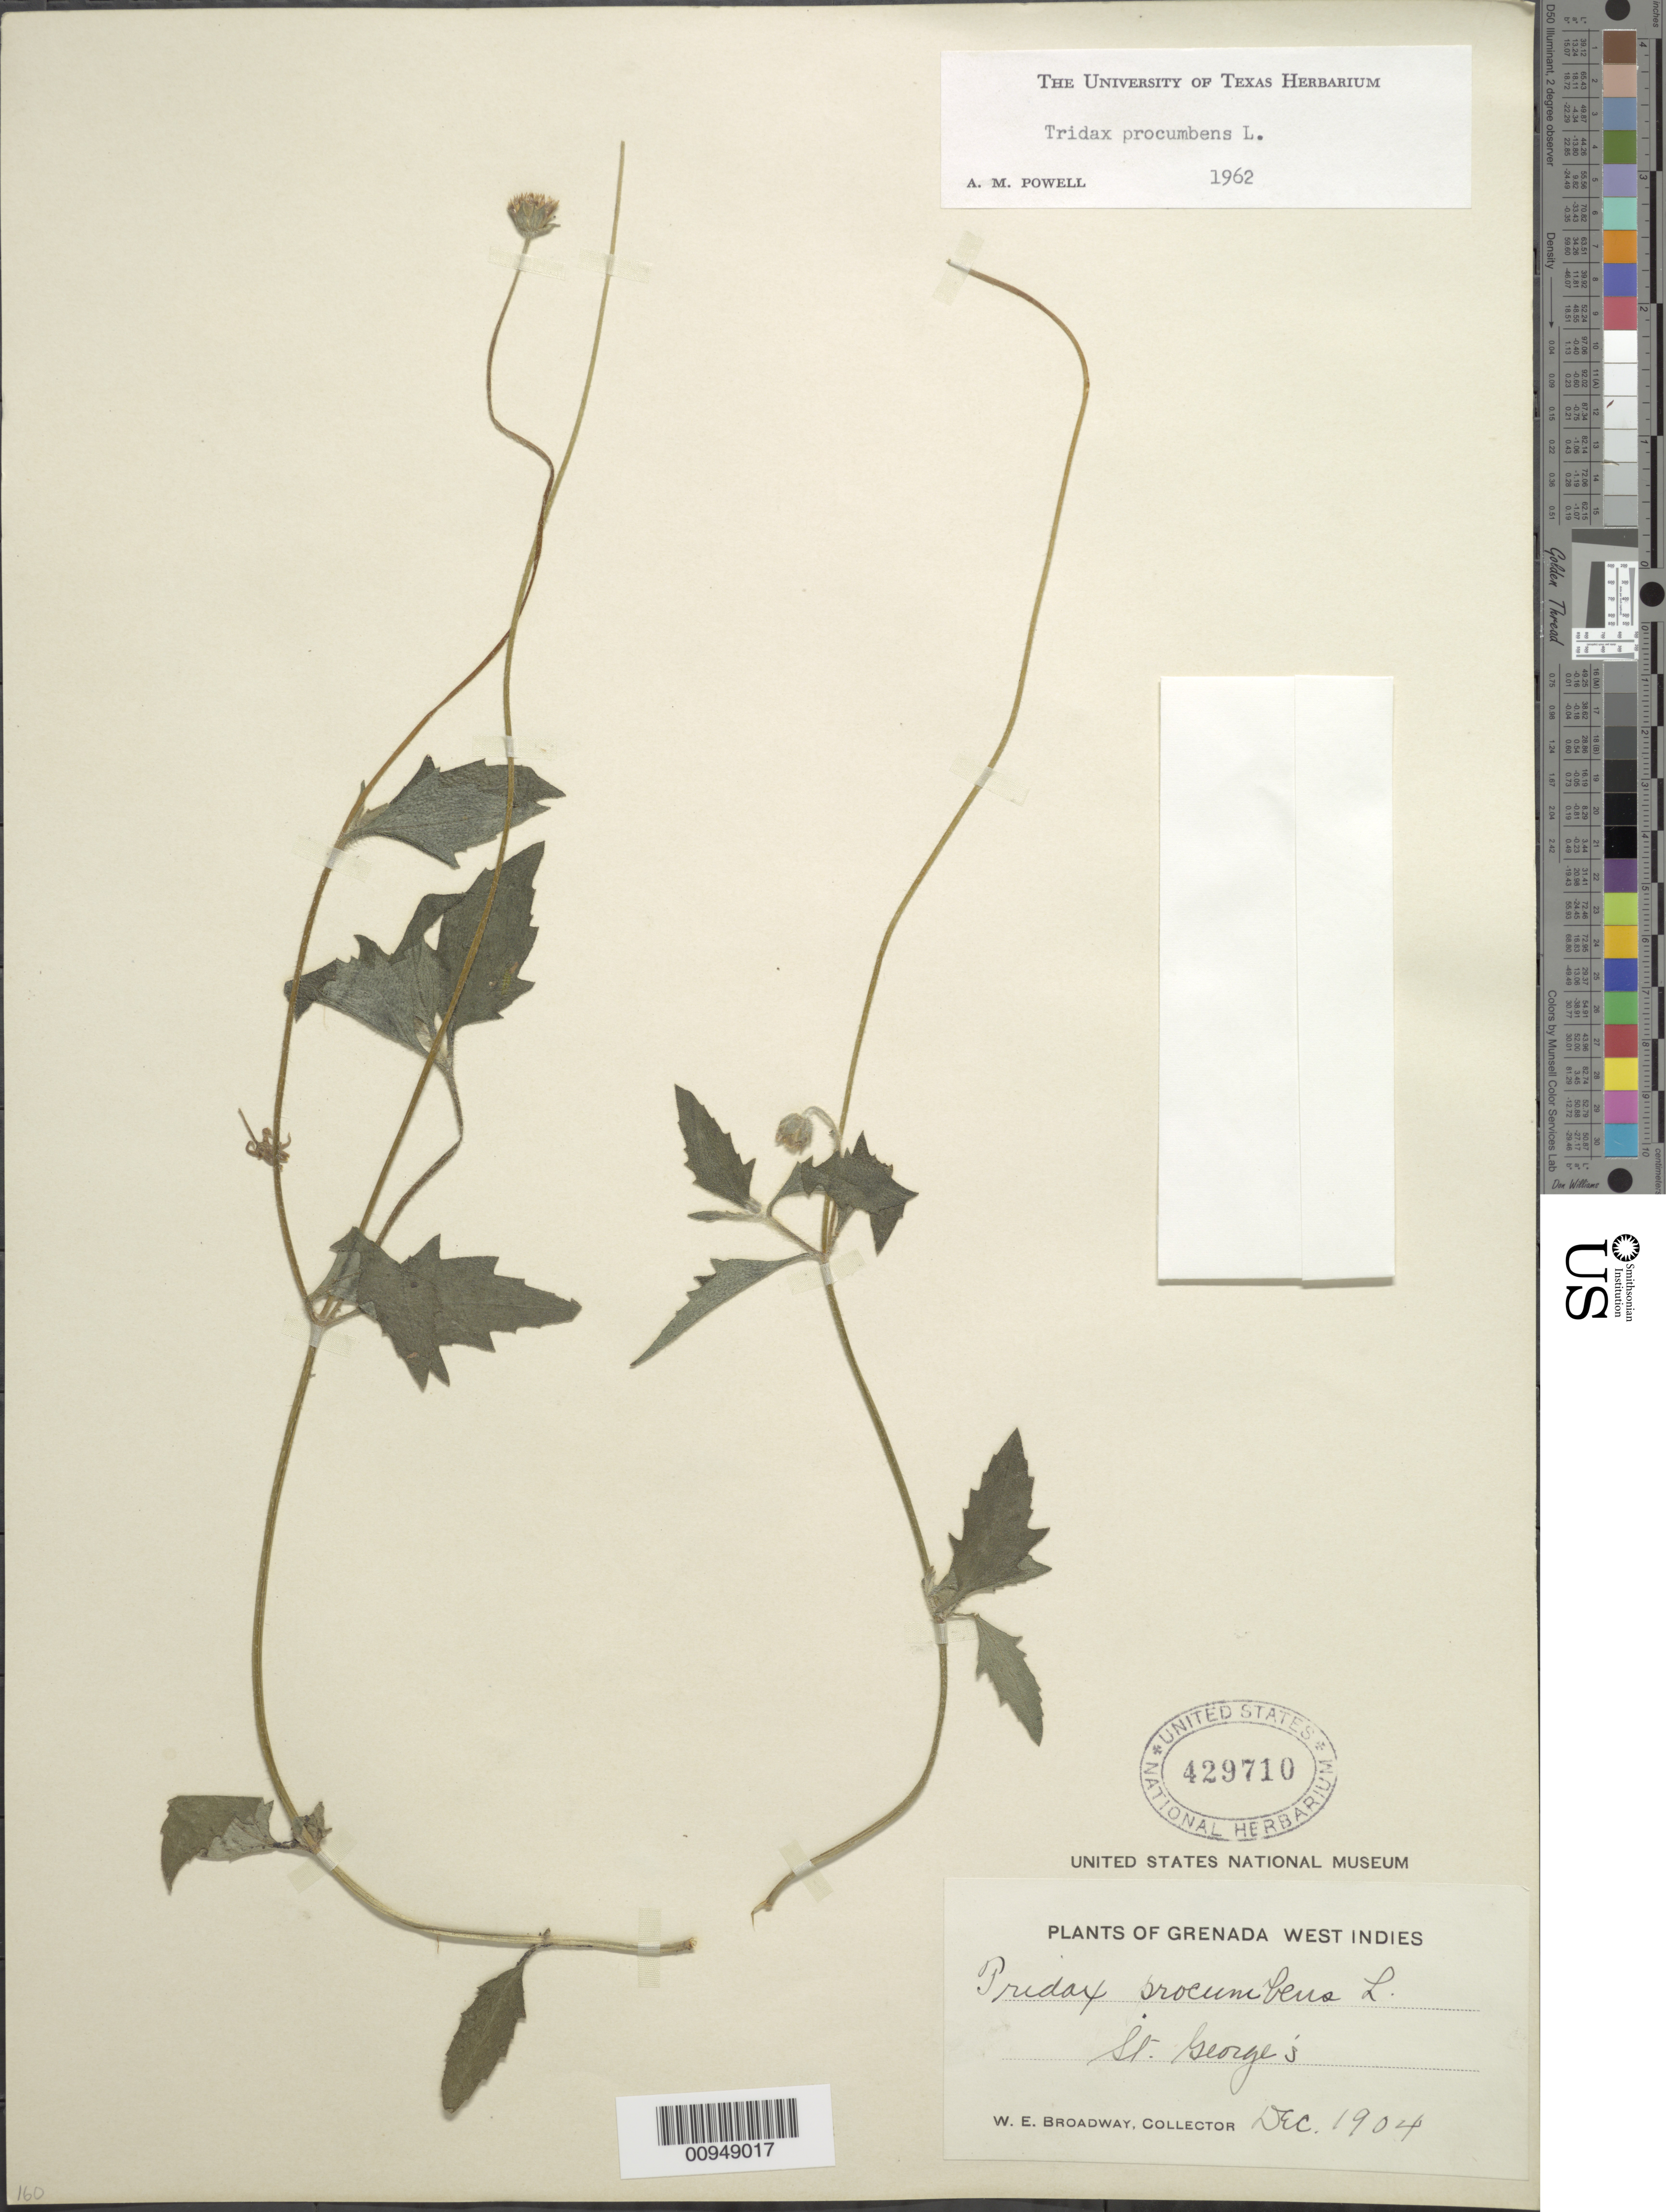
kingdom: Plantae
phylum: Tracheophyta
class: Magnoliopsida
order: Asterales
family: Asteraceae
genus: Tridax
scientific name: Tridax procumbens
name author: L.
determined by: Powell, A. M.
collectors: W. E. Broadway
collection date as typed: Dec 1904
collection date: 1904-12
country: Grenada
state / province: Saint George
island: Grenada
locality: St. George's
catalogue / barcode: US 429710